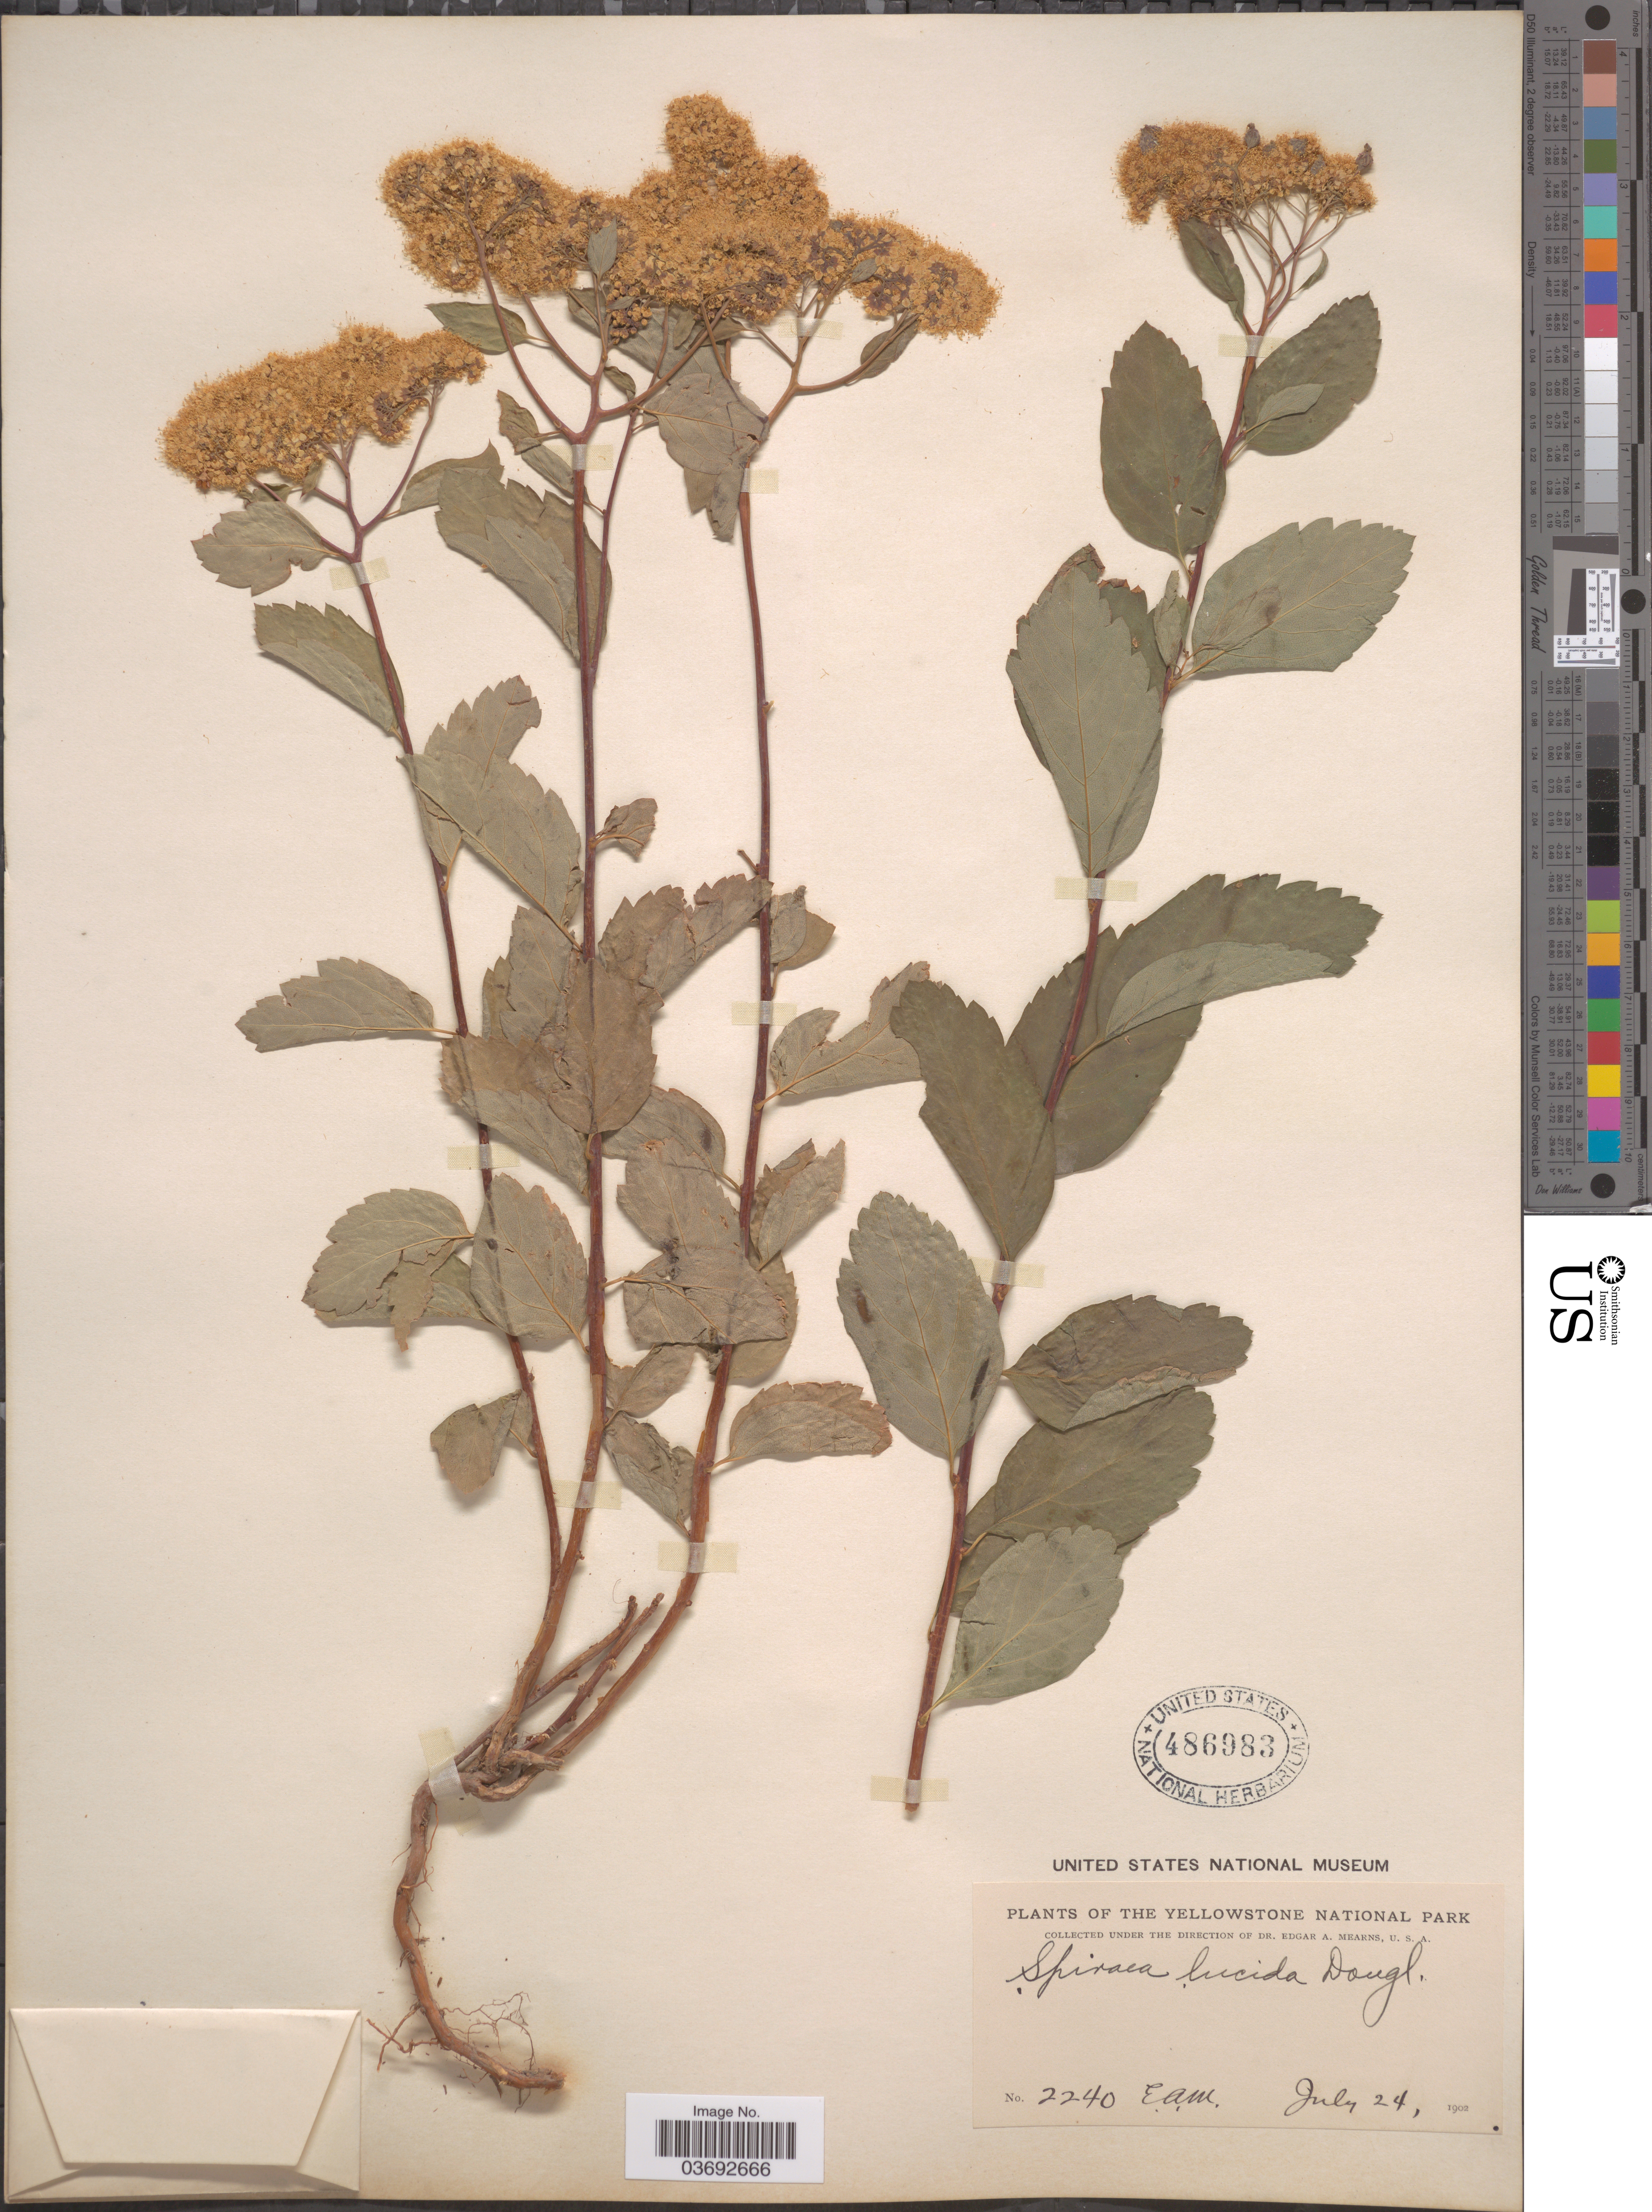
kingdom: Plantae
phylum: Tracheophyta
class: Magnoliopsida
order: Rosales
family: Rosaceae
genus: Spiraea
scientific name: Spiraea lucida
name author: Douglas ex Greene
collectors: E. A. Mearns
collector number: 2240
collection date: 1902-07-24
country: United States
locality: Yellowstone National Park.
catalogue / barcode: US 486983